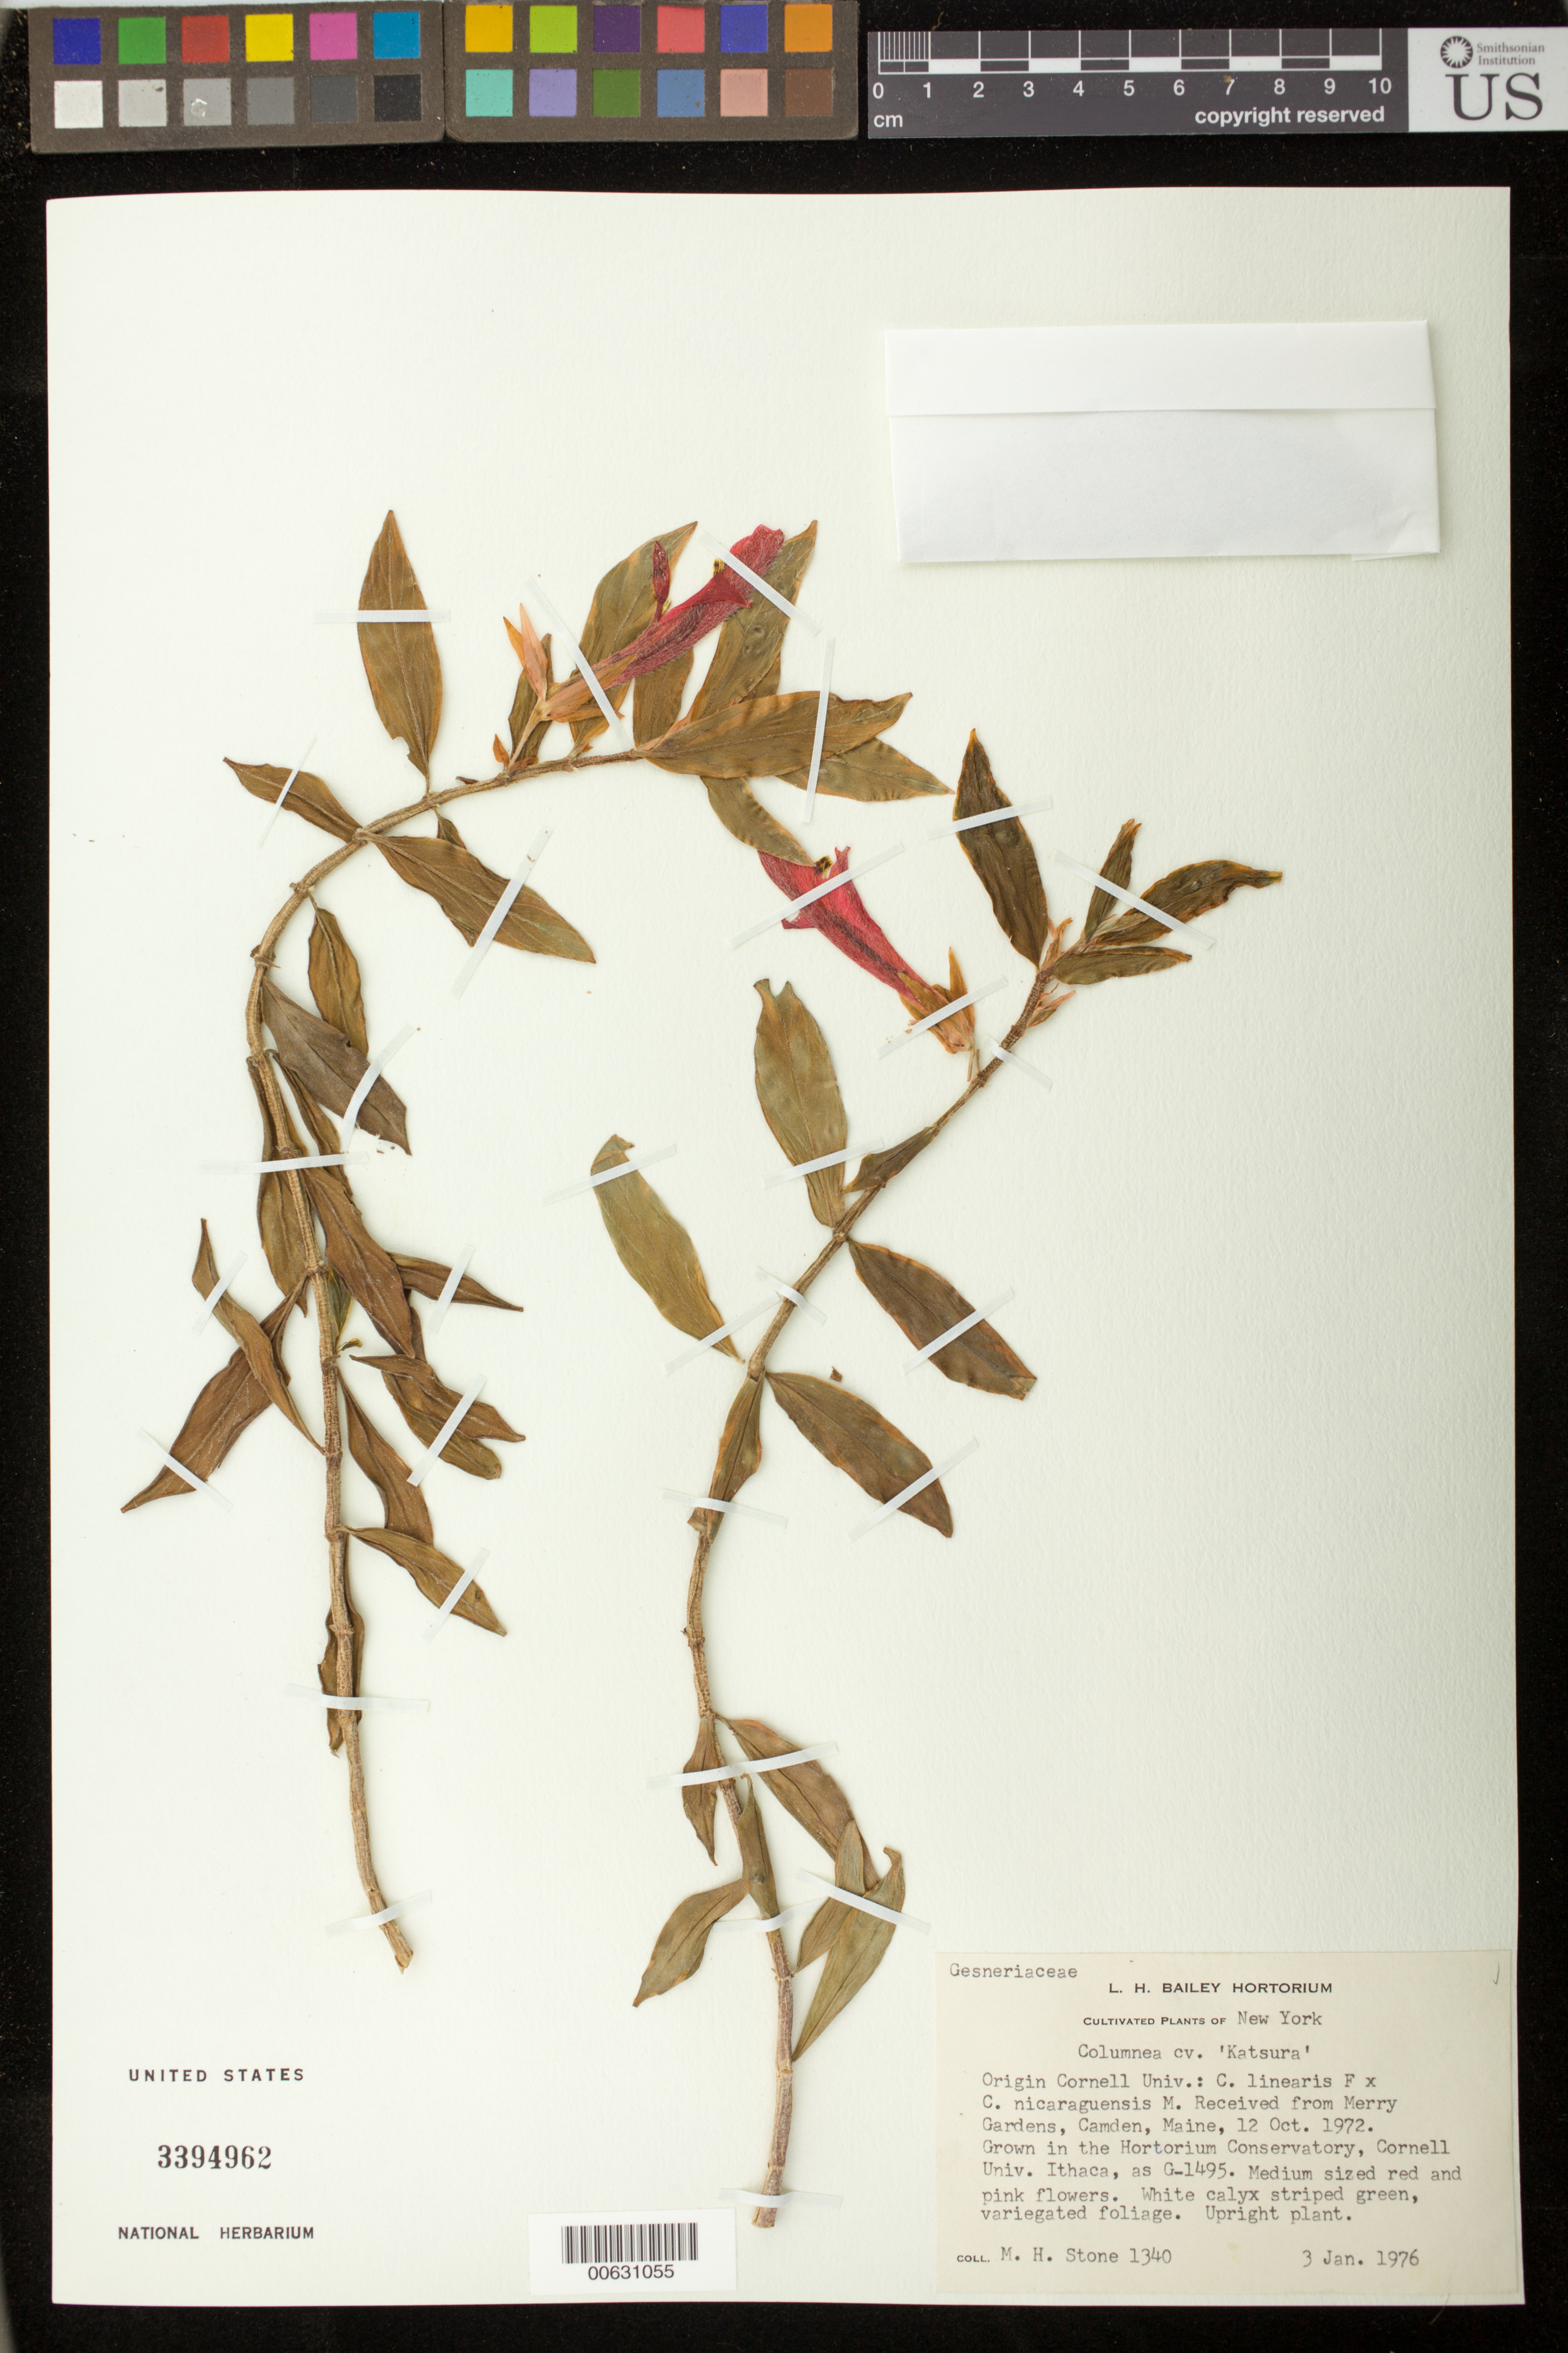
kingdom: Plantae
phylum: Tracheophyta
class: Magnoliopsida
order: Lamiales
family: Gesneriaceae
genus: Columnea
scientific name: Columnea 'Katsura'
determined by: Skog, Laurence E.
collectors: M. Stone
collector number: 1340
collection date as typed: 03 Jan 1976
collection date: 1976-01-03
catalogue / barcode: US 3394962